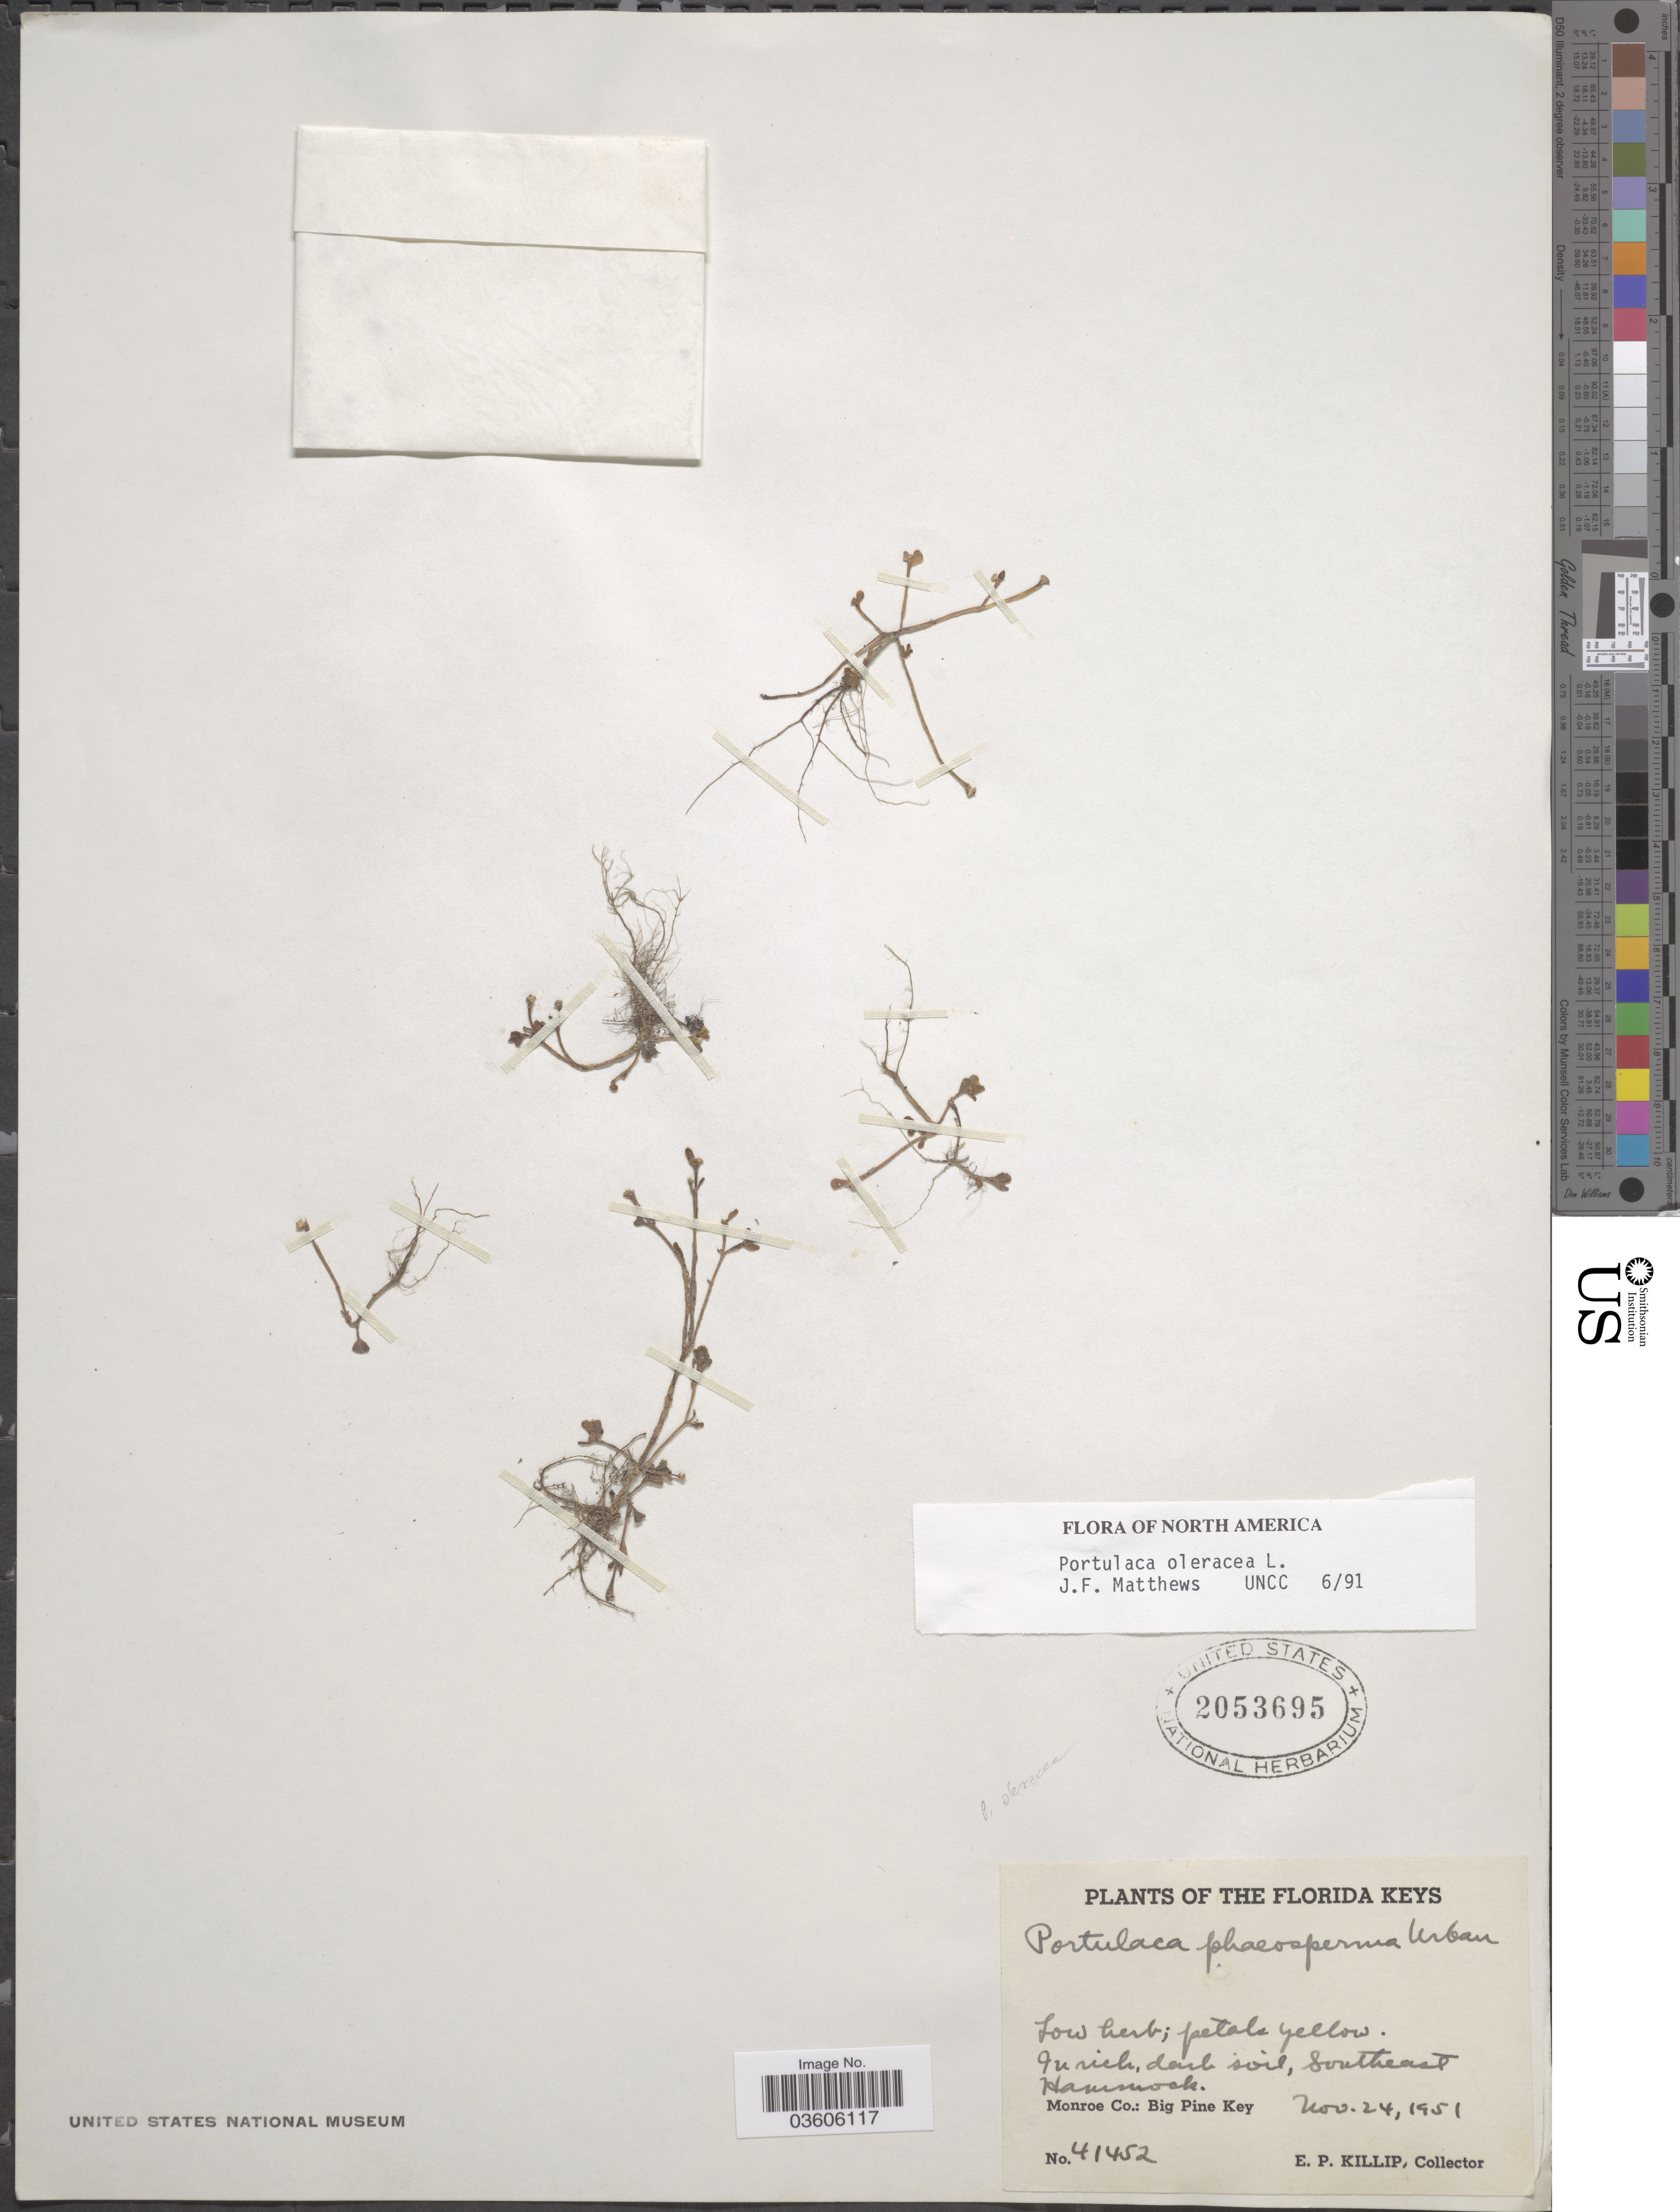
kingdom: Plantae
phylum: Tracheophyta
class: Magnoliopsida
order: Caryophyllales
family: Portulacaceae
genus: Portulaca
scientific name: Portulaca oleracea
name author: L.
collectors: E. P. Killip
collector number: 41452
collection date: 1951-11-24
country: United States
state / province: Florida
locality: The Florida Keys. Southeast Hammock. Monroe Co.: Big Pine Key.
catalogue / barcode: US 2053695